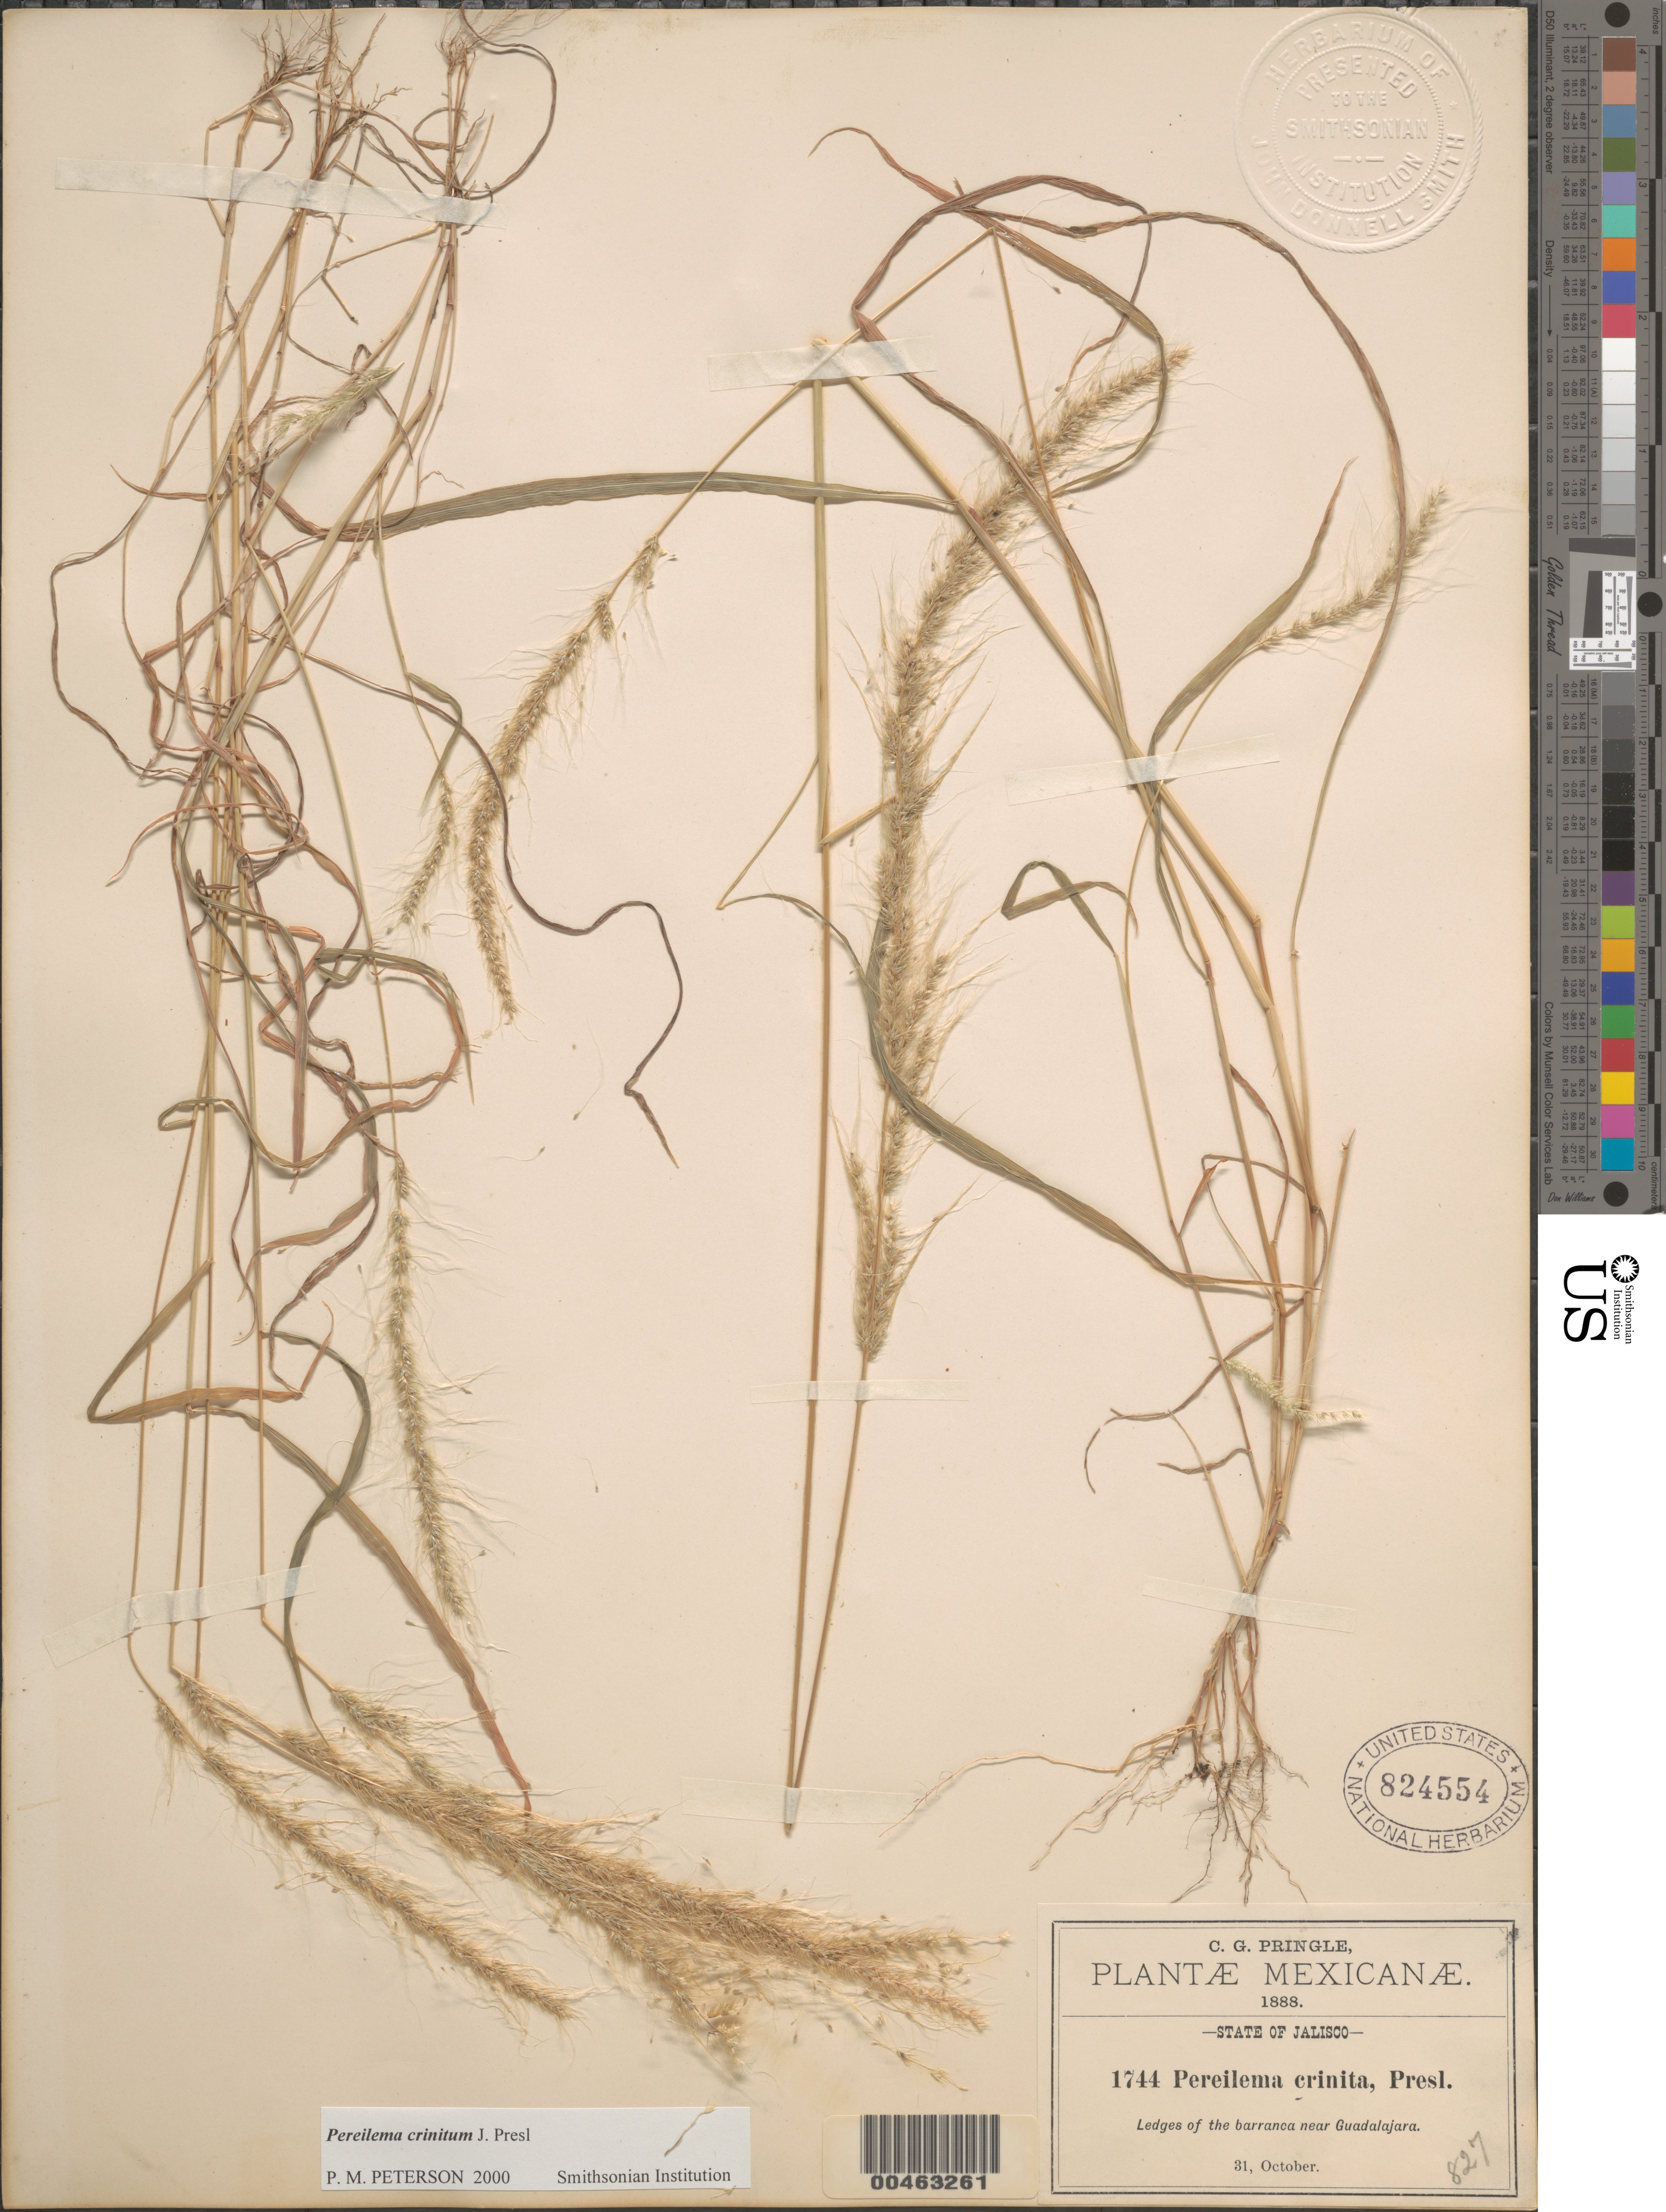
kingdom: Plantae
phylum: Tracheophyta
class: Liliopsida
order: Poales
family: Poaceae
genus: Pereilema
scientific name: Pereilema crinitum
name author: J. Presl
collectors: C. G. Pringle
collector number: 1744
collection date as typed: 31 Oct 1888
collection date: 1888-10-31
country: Mexico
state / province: Jalisco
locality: Near Guadalajara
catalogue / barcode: US 824554